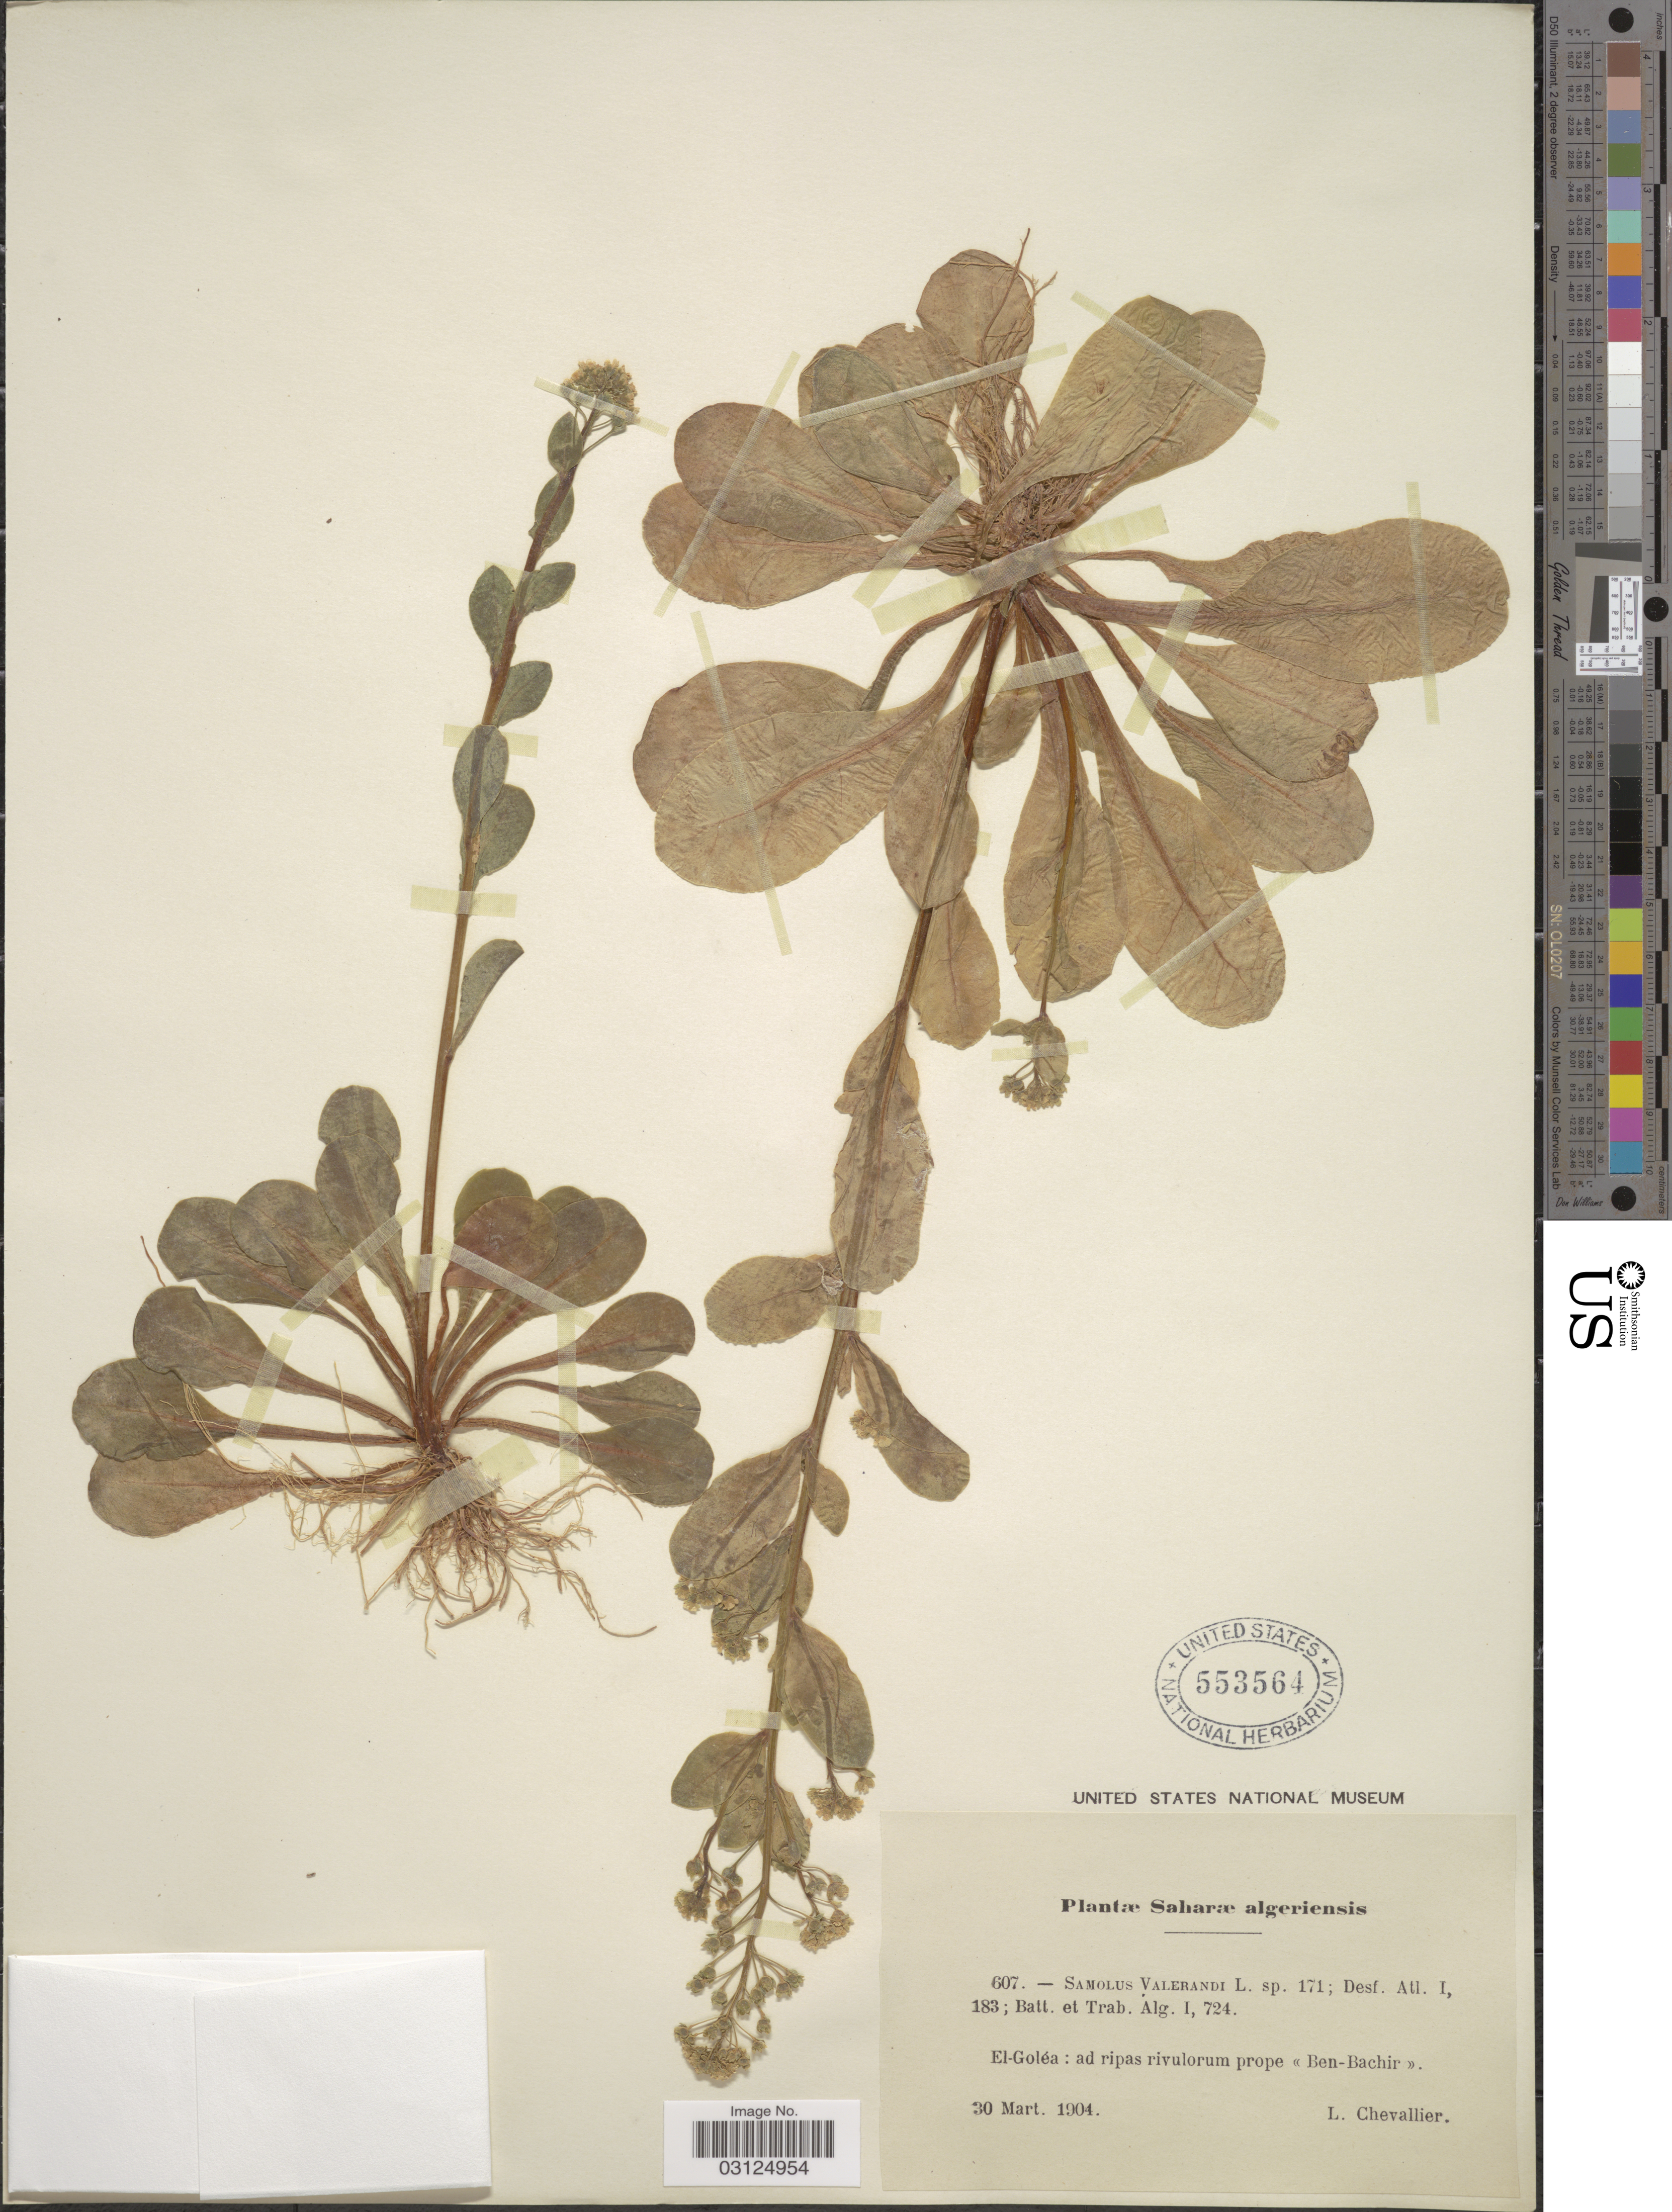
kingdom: Plantae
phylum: Tracheophyta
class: Magnoliopsida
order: Ericales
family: Primulaceae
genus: Samolus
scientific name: Samolus valerandi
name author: L.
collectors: L. Chevallier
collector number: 607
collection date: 1904-03-30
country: Algeria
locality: Saharæ algeriensis. El-Goléa: ad ripas rivulorum prope <<Ben-Bachir>>.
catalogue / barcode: US 553564